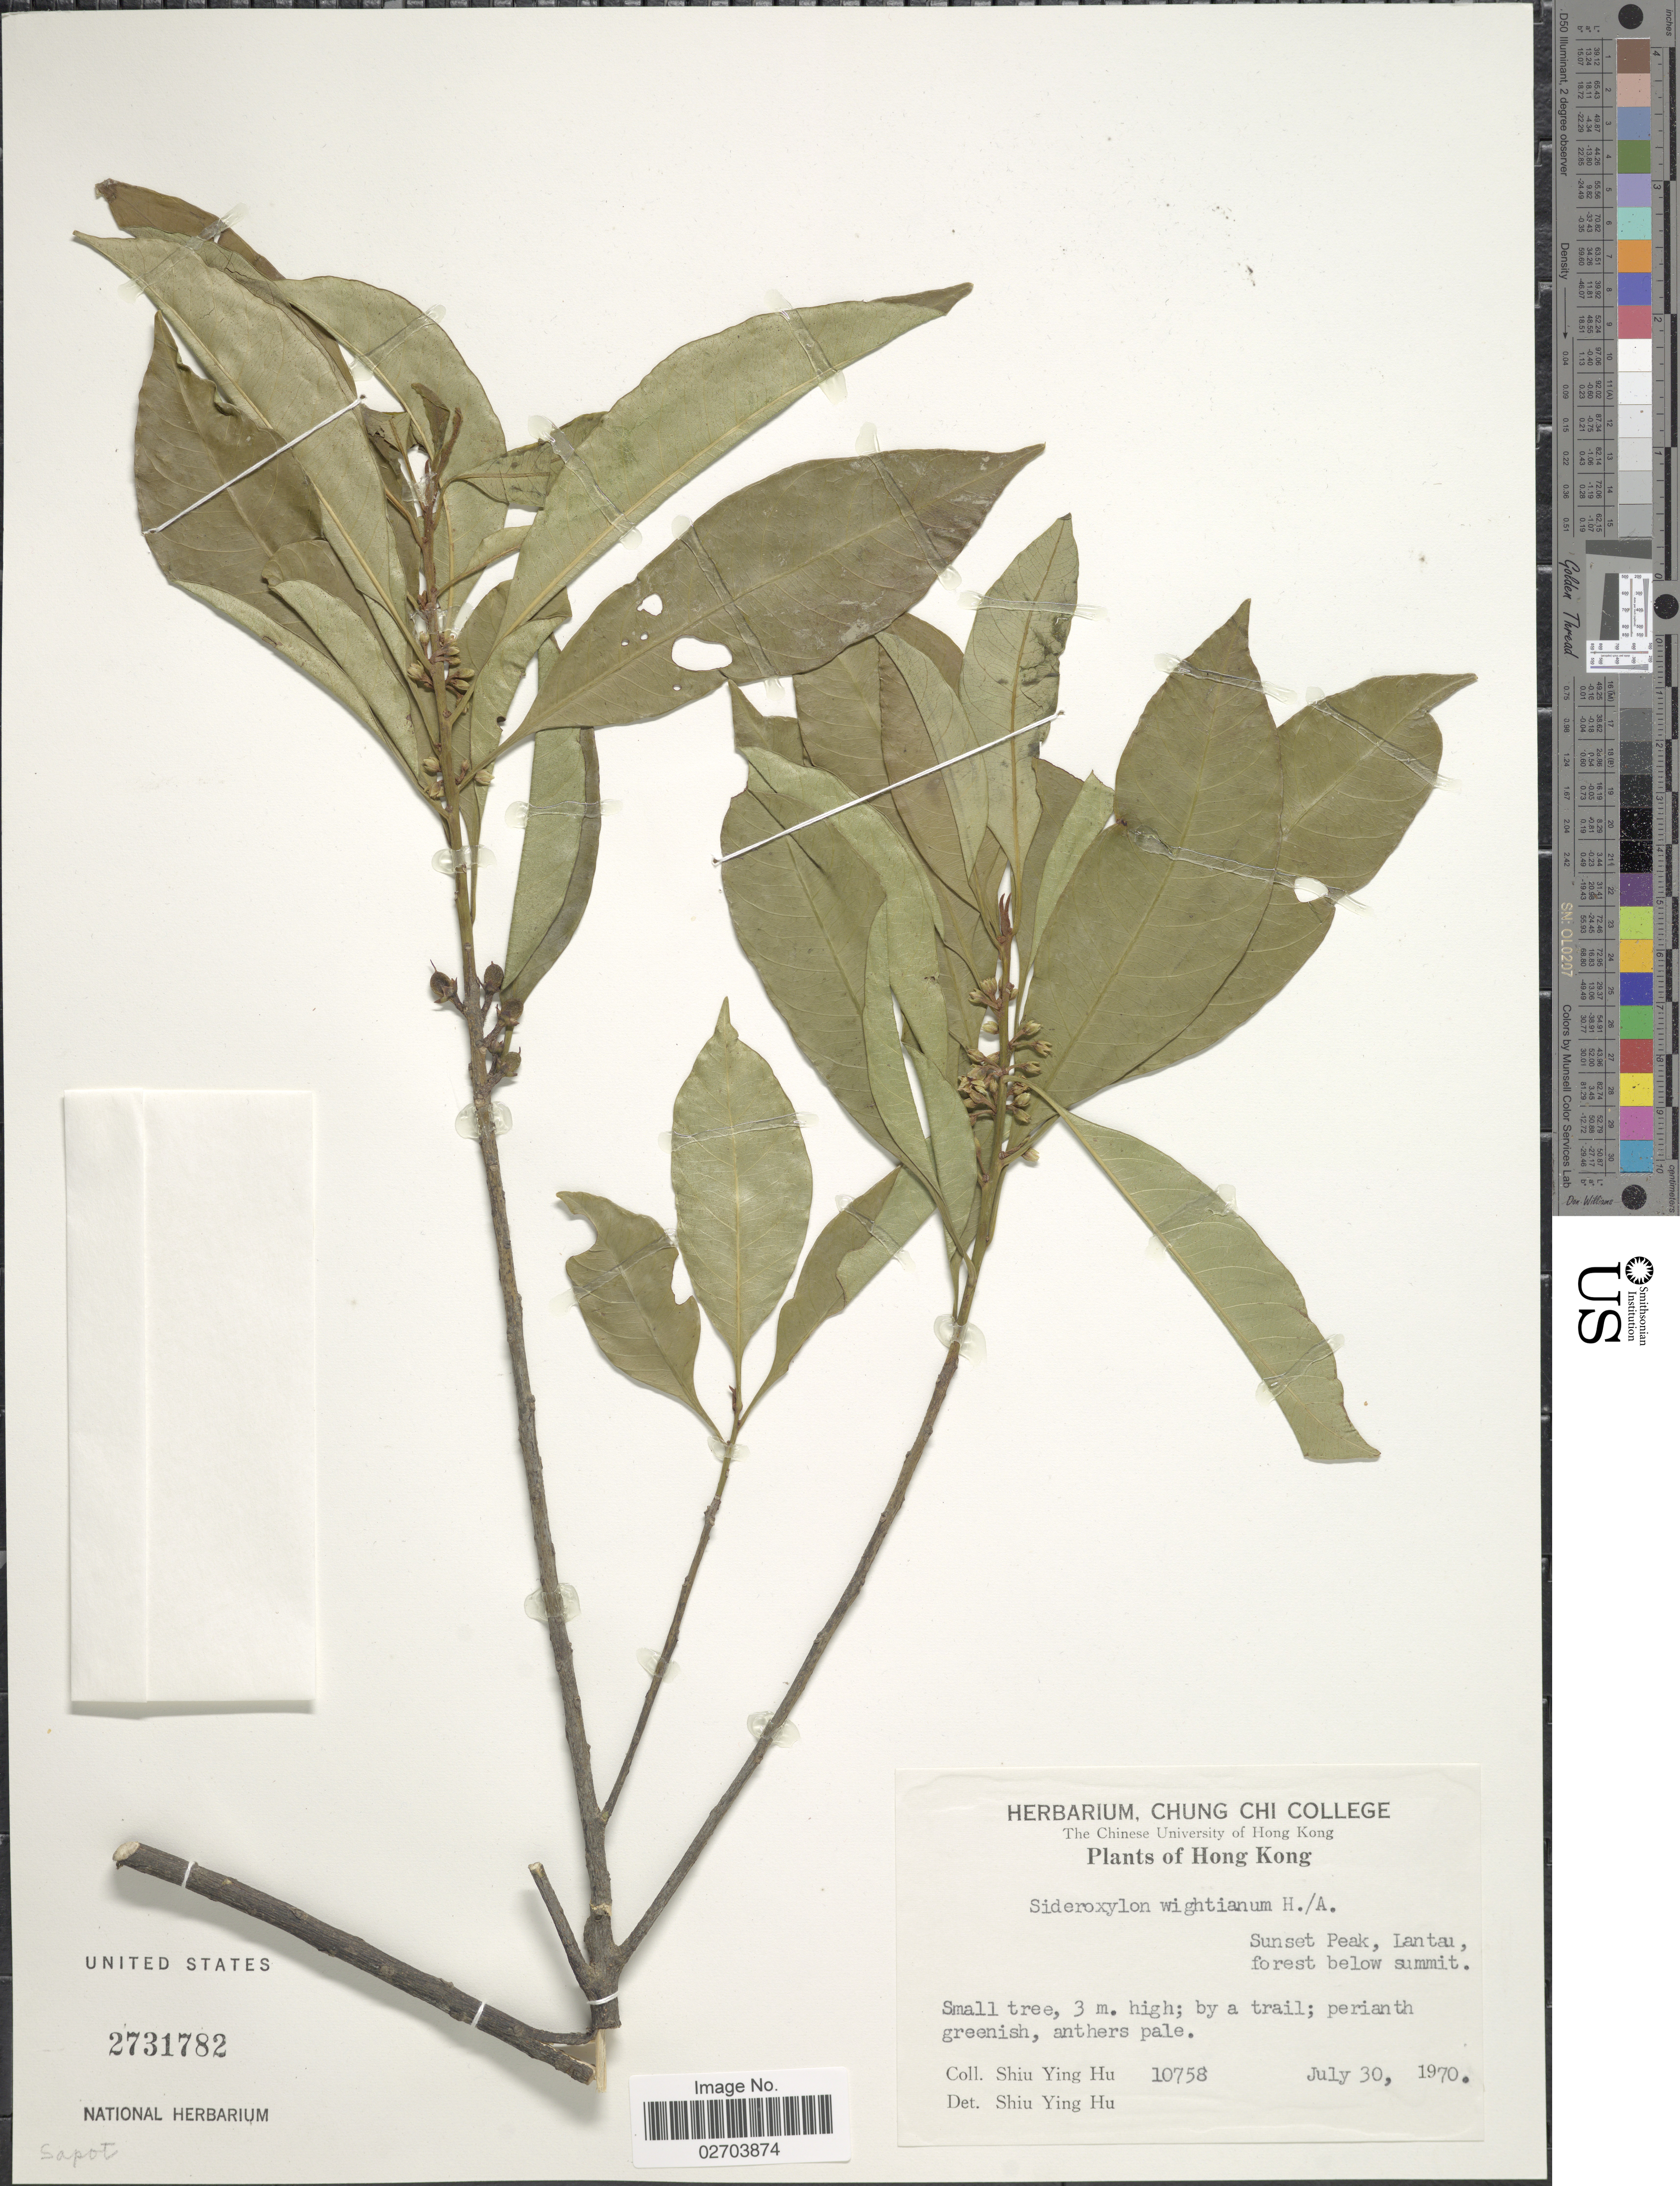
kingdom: Plantae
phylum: Tracheophyta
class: Magnoliopsida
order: Ericales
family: Sapotaceae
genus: Sideroxylon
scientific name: Sideroxylon wightianum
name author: Hook. & Arn.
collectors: S. Y. Hu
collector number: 10758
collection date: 1970-07-30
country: China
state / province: Hong Kong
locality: Sunset Peak, Lantau, forest below summit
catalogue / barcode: US 2731782